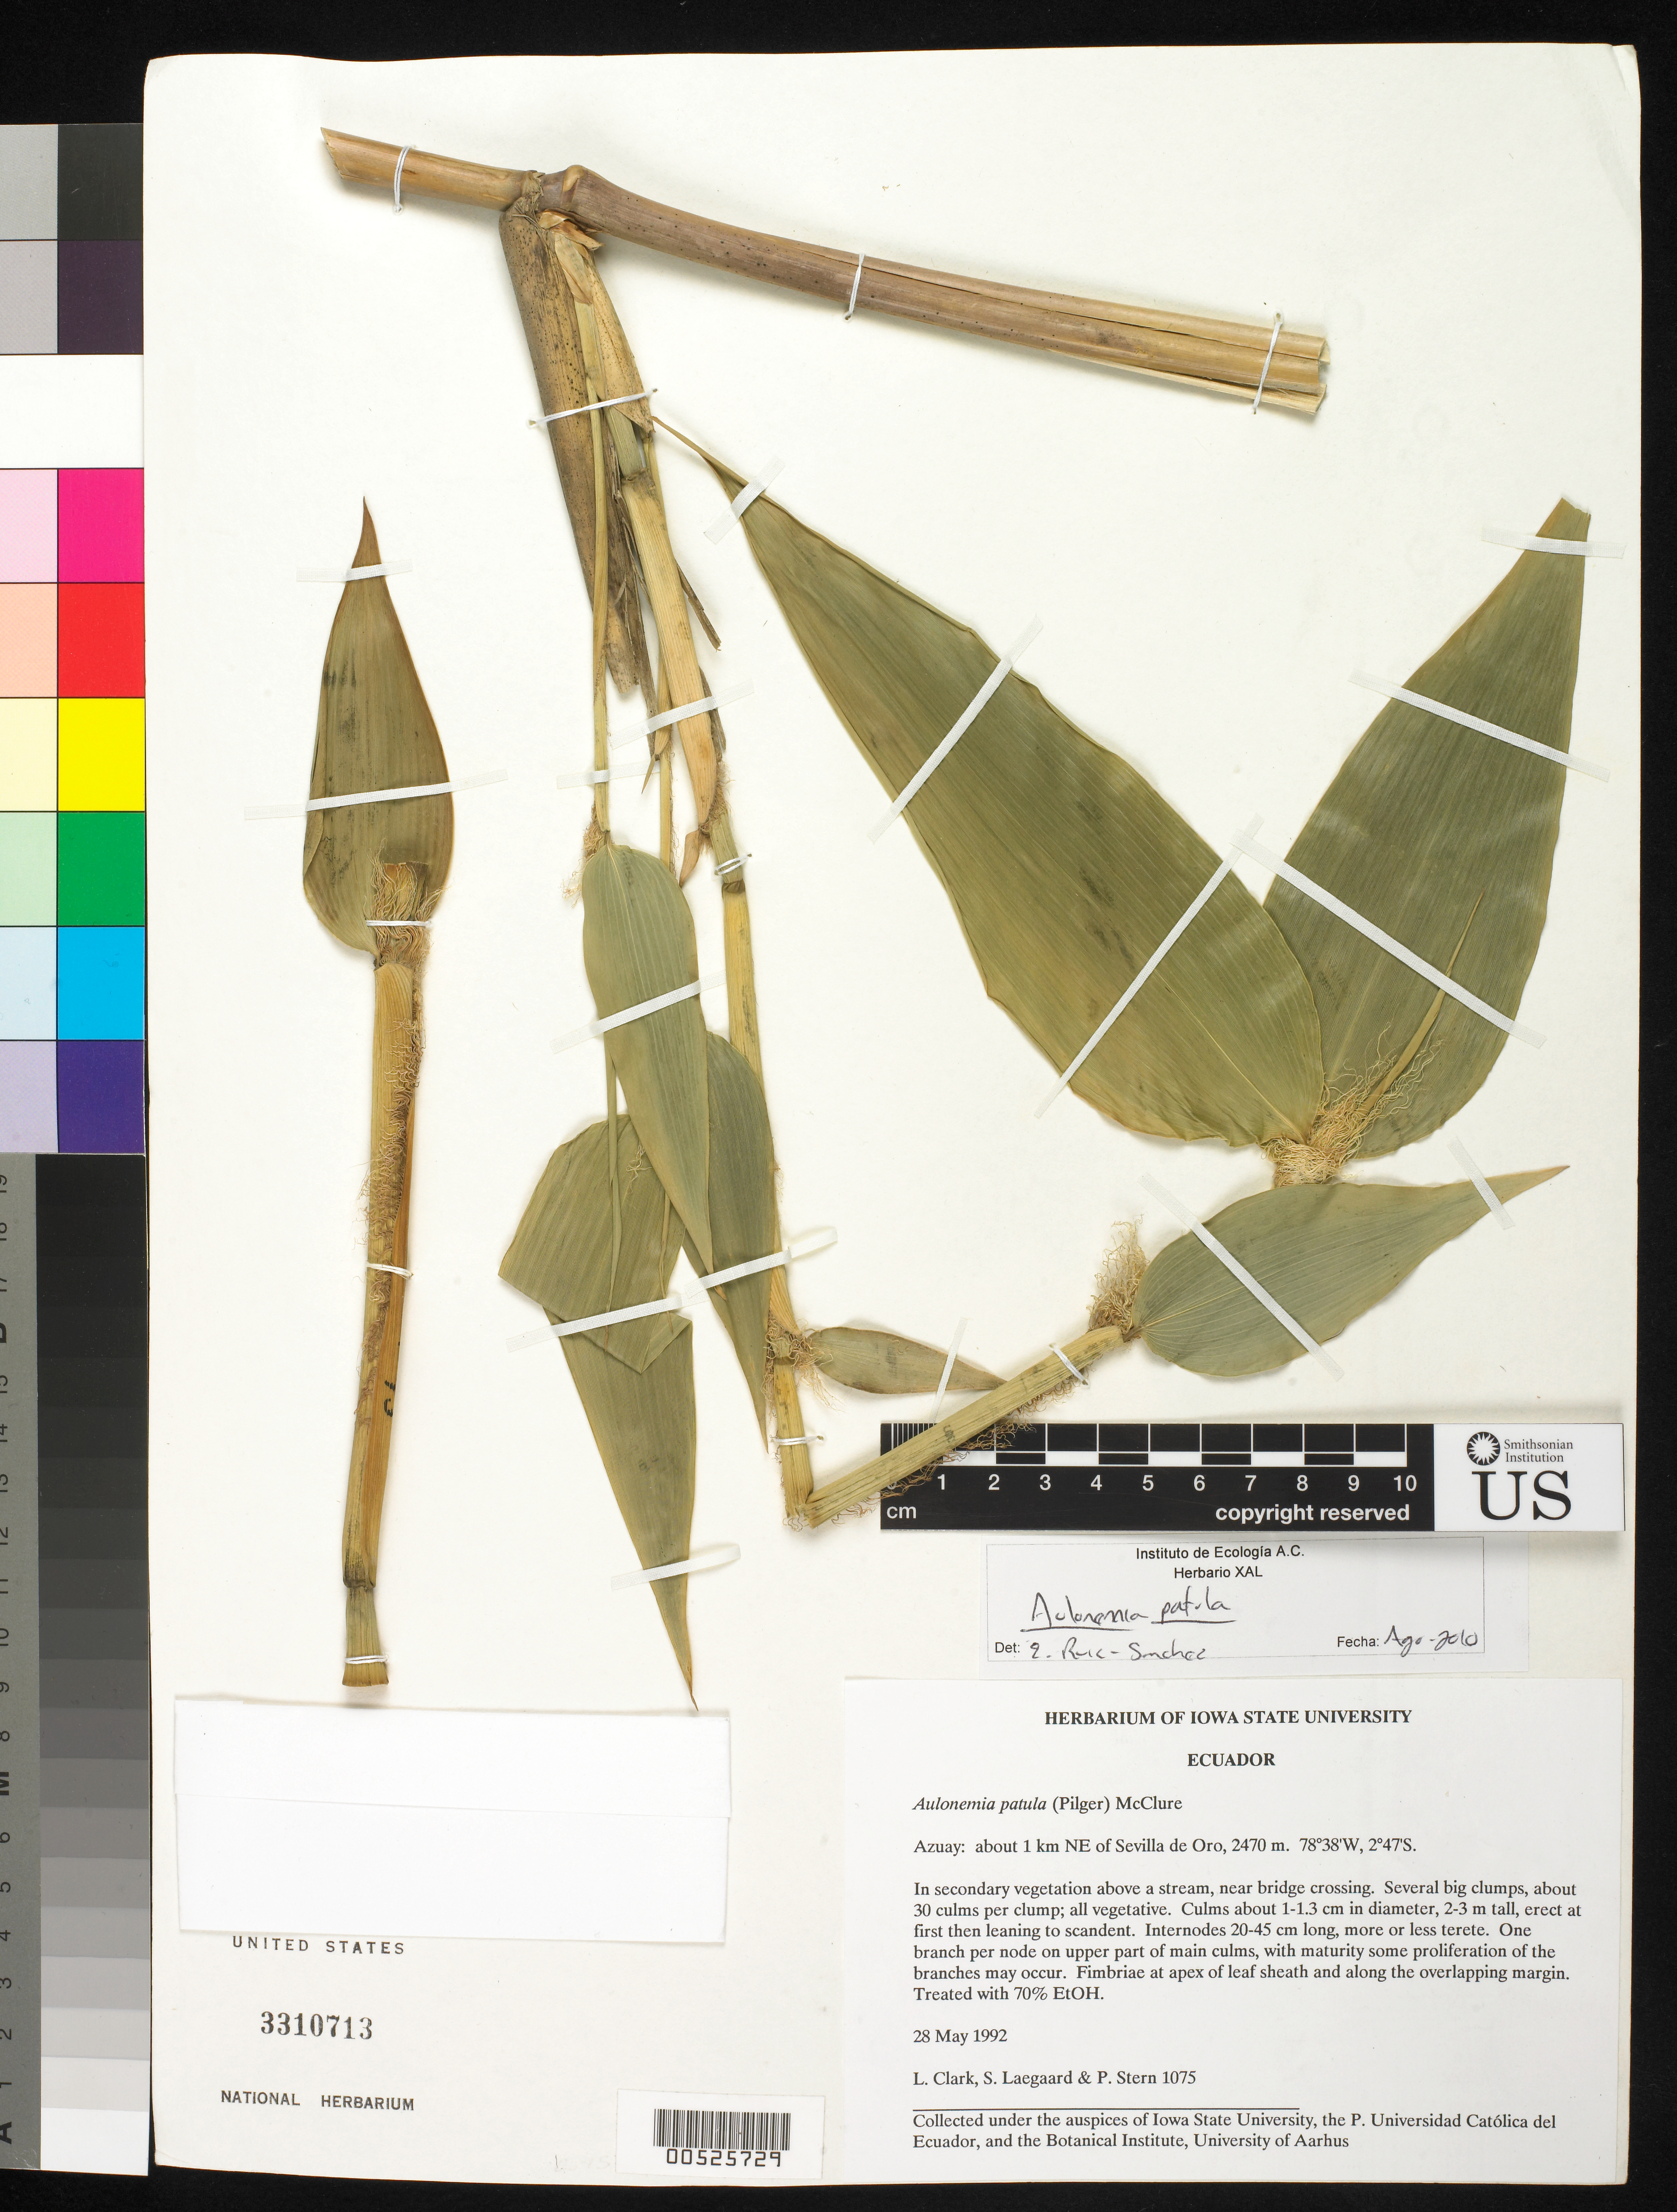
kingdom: Plantae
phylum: Tracheophyta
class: Liliopsida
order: Poales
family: Poaceae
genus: Aulonemia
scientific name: Aulonemia patula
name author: (Pilg.) McClure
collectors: L. G. Clark & S. Lægaard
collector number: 1075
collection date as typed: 28 May 1992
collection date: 1992-05-28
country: Ecuador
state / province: Azuay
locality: About 1 km NE of Sevilla de Oro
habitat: In secondary vegetation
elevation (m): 2470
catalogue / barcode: US 3310713